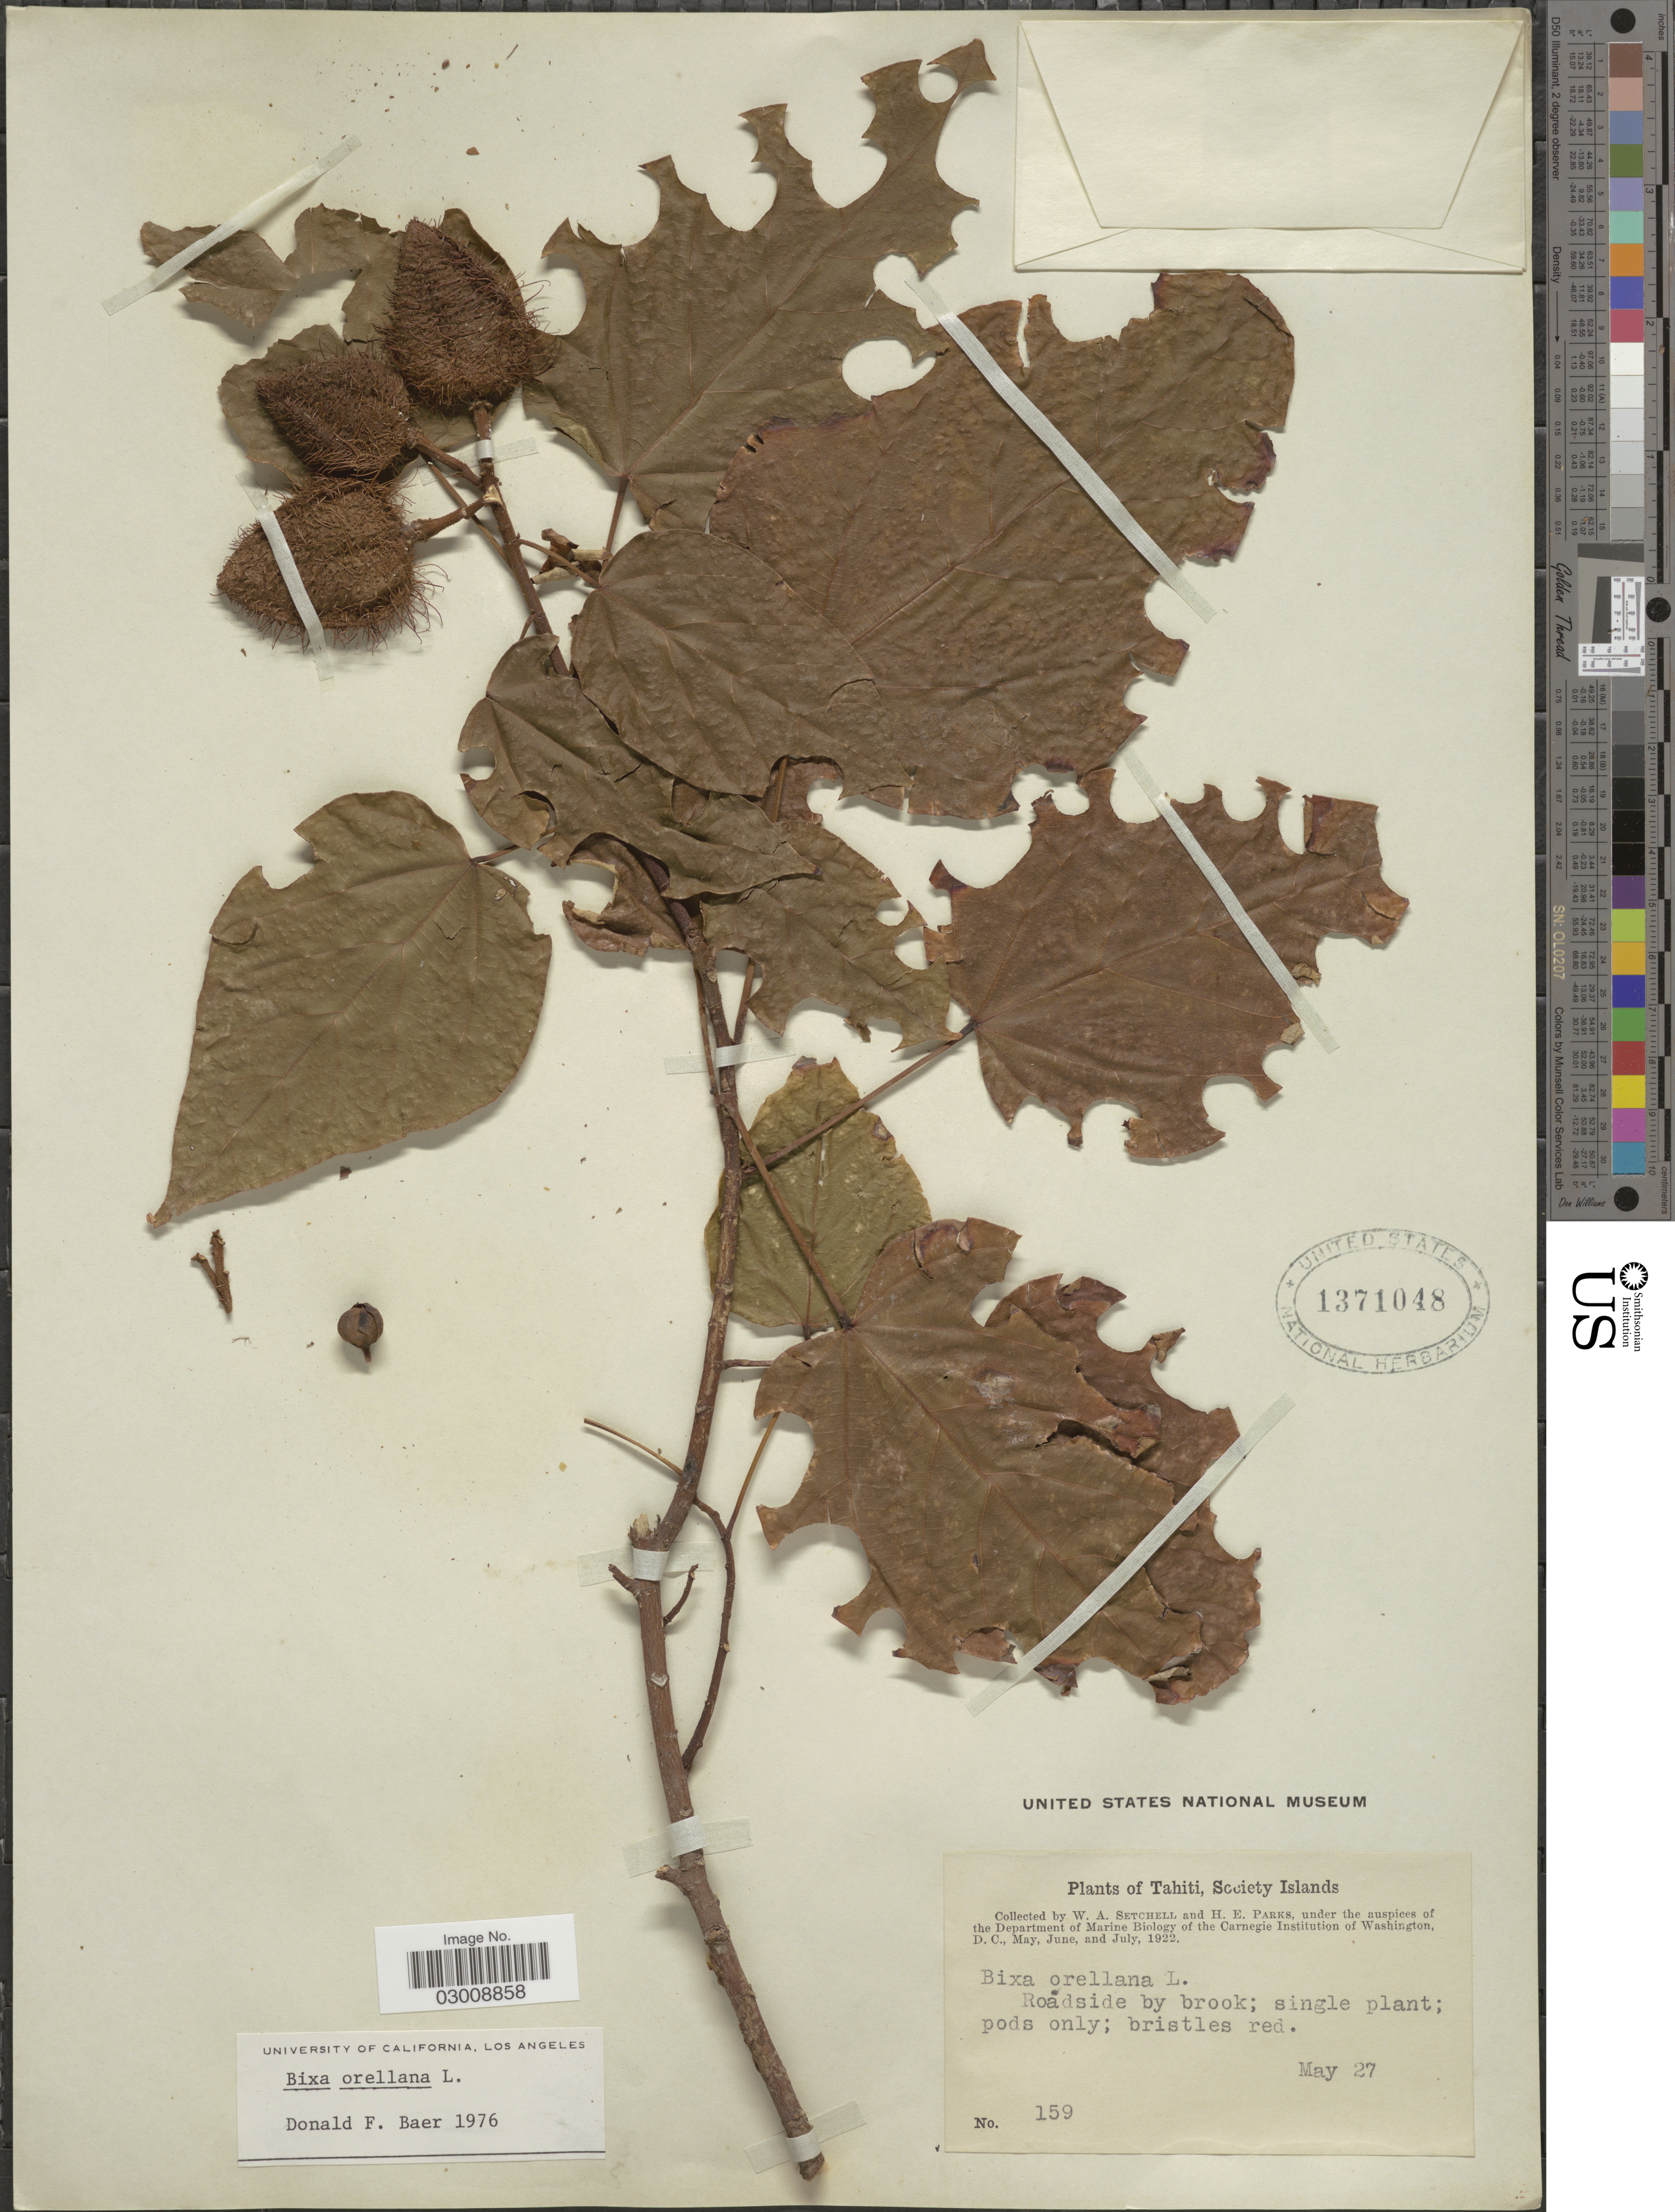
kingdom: Plantae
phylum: Tracheophyta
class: Magnoliopsida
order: Malvales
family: Bixaceae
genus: Bixa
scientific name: Bixa orellana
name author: L.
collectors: W. Setchell & H. E. Parks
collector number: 159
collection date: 1922-05-27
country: French Polynesia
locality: Tahiti, Society Islands. Roadside by brook.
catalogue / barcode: US 1371048